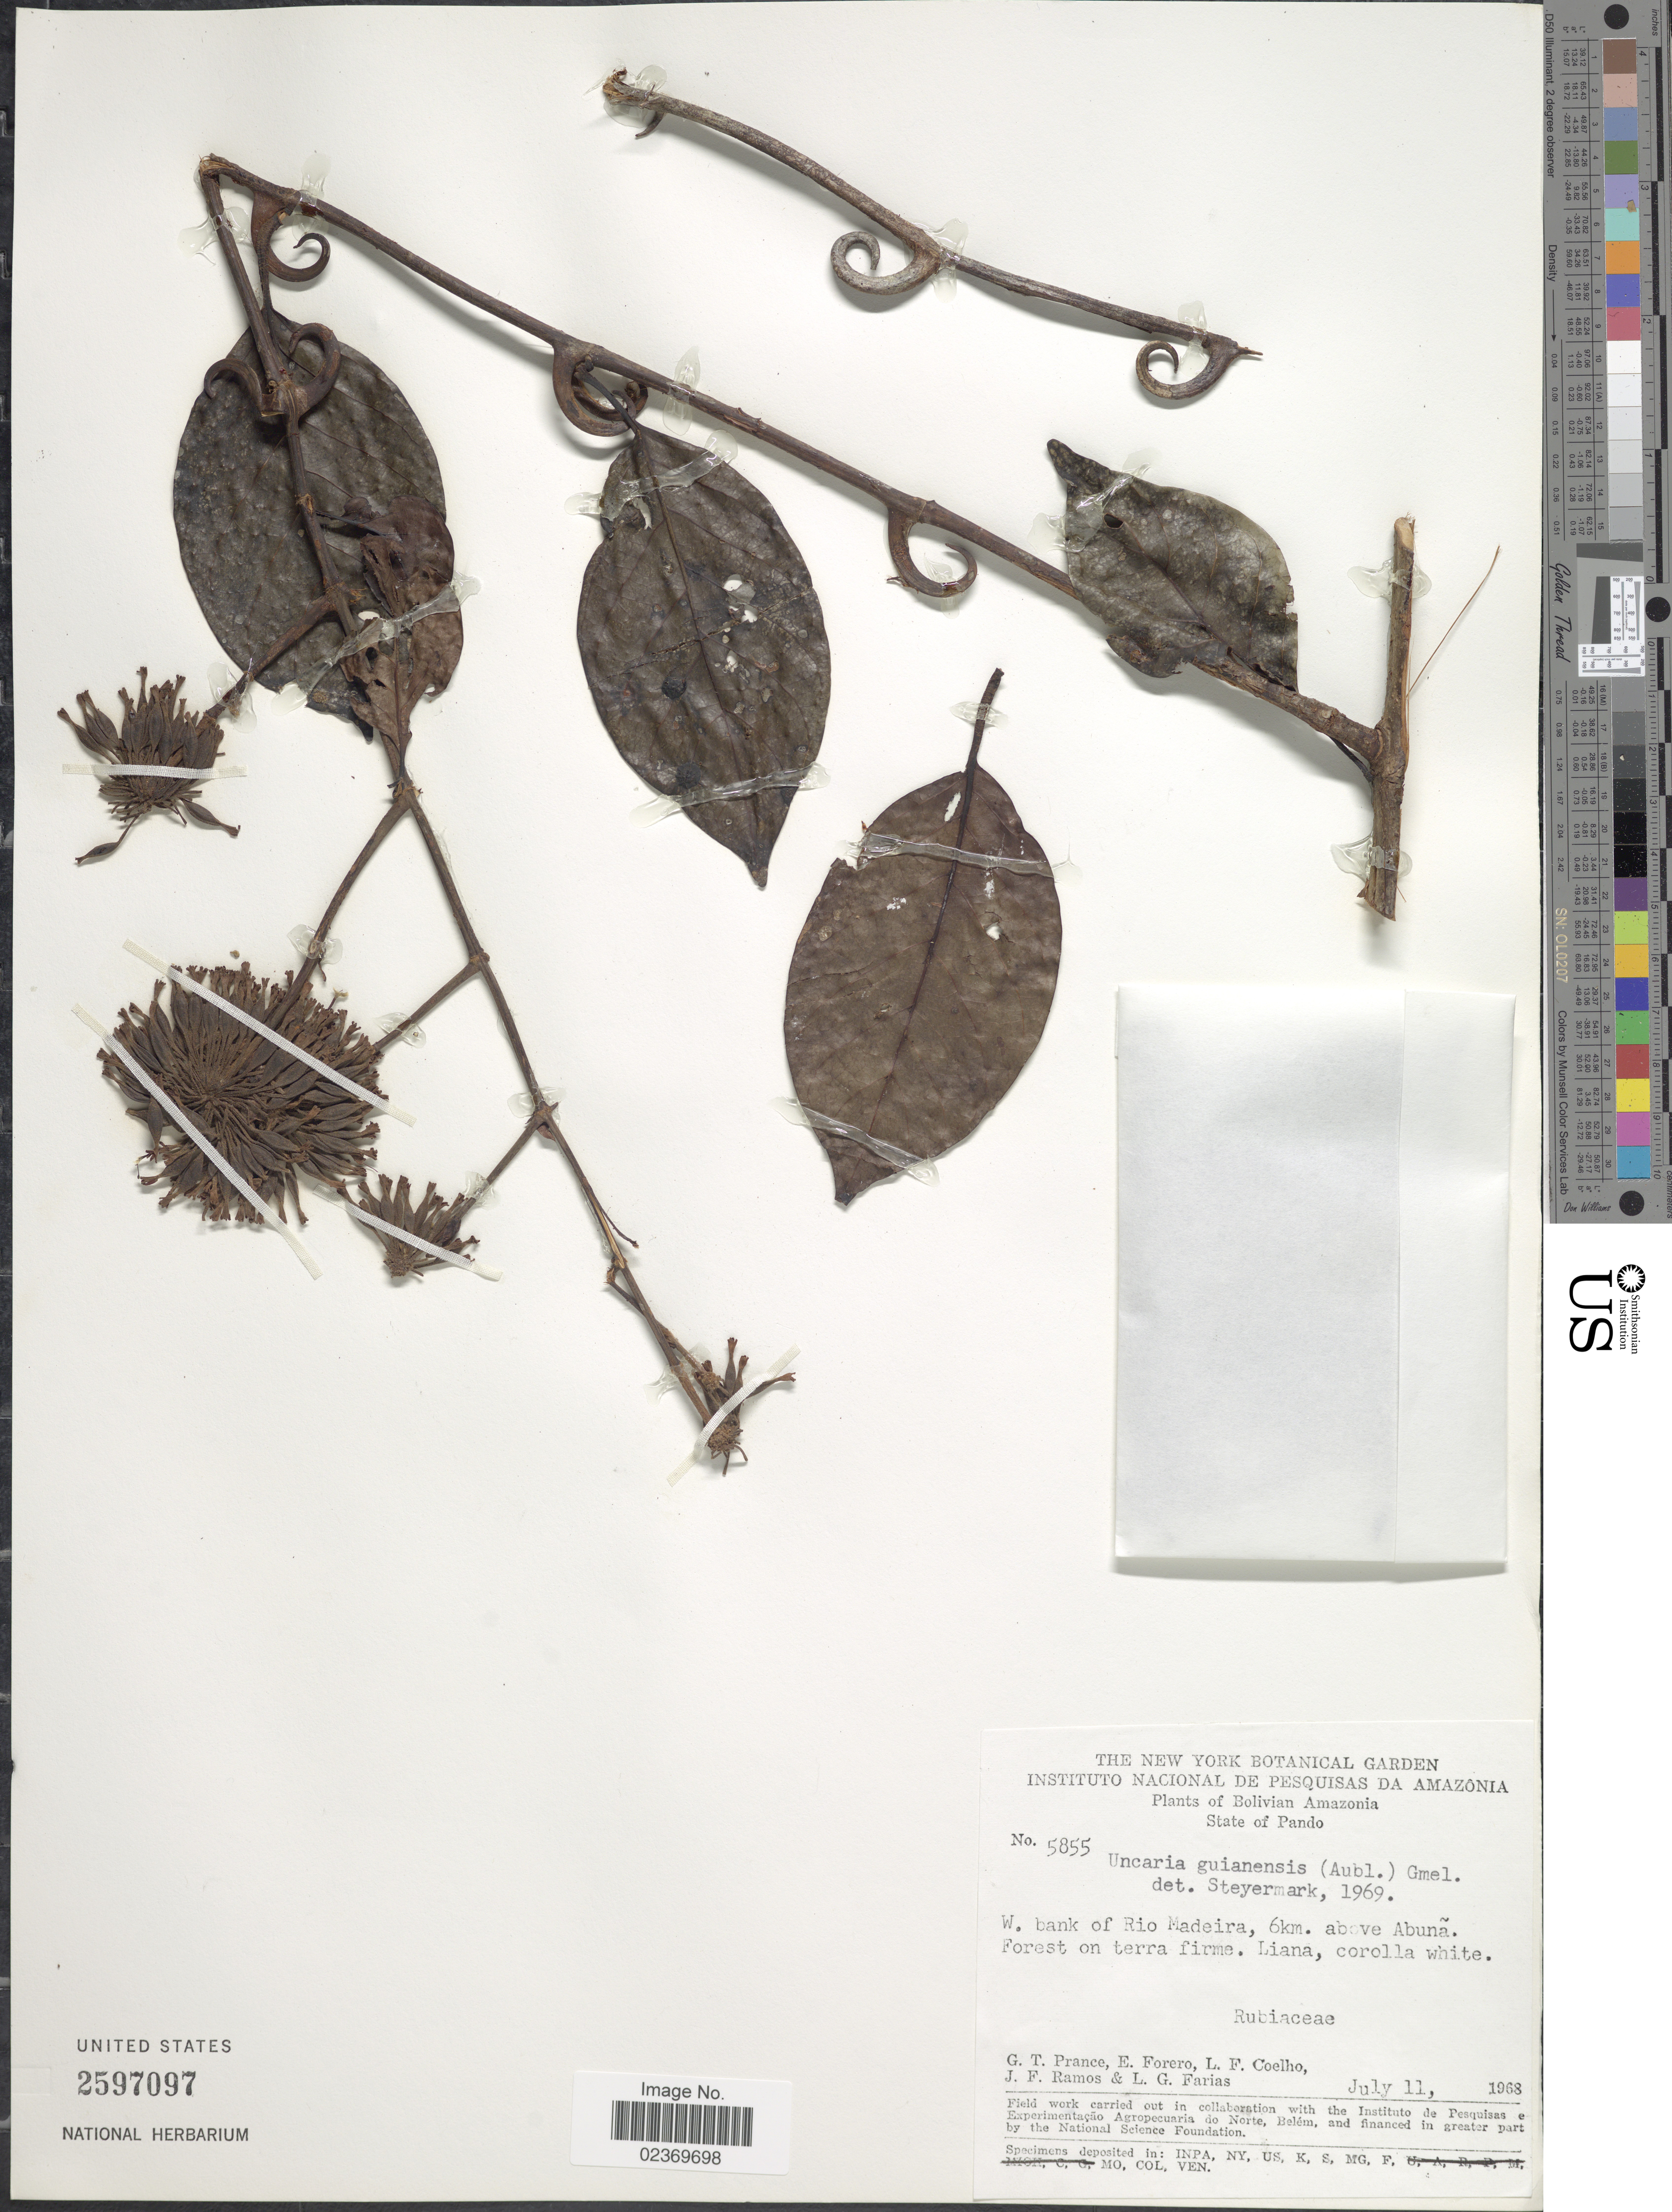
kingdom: Plantae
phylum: Tracheophyta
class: Magnoliopsida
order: Gentianales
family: Rubiaceae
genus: Uncaria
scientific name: Uncaria guianensis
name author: (Aubl.) J.F. Gmel.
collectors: G. T. Prance, E. Forero, L. F. Coelho, J. F. Ramos & L. G. Farias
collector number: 5855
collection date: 1968-07-11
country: Bolivia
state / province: Pando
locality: Bolivian Amazonia, W. bank of Rio Madeira, 6 km. above Abuna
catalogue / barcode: US 2597097